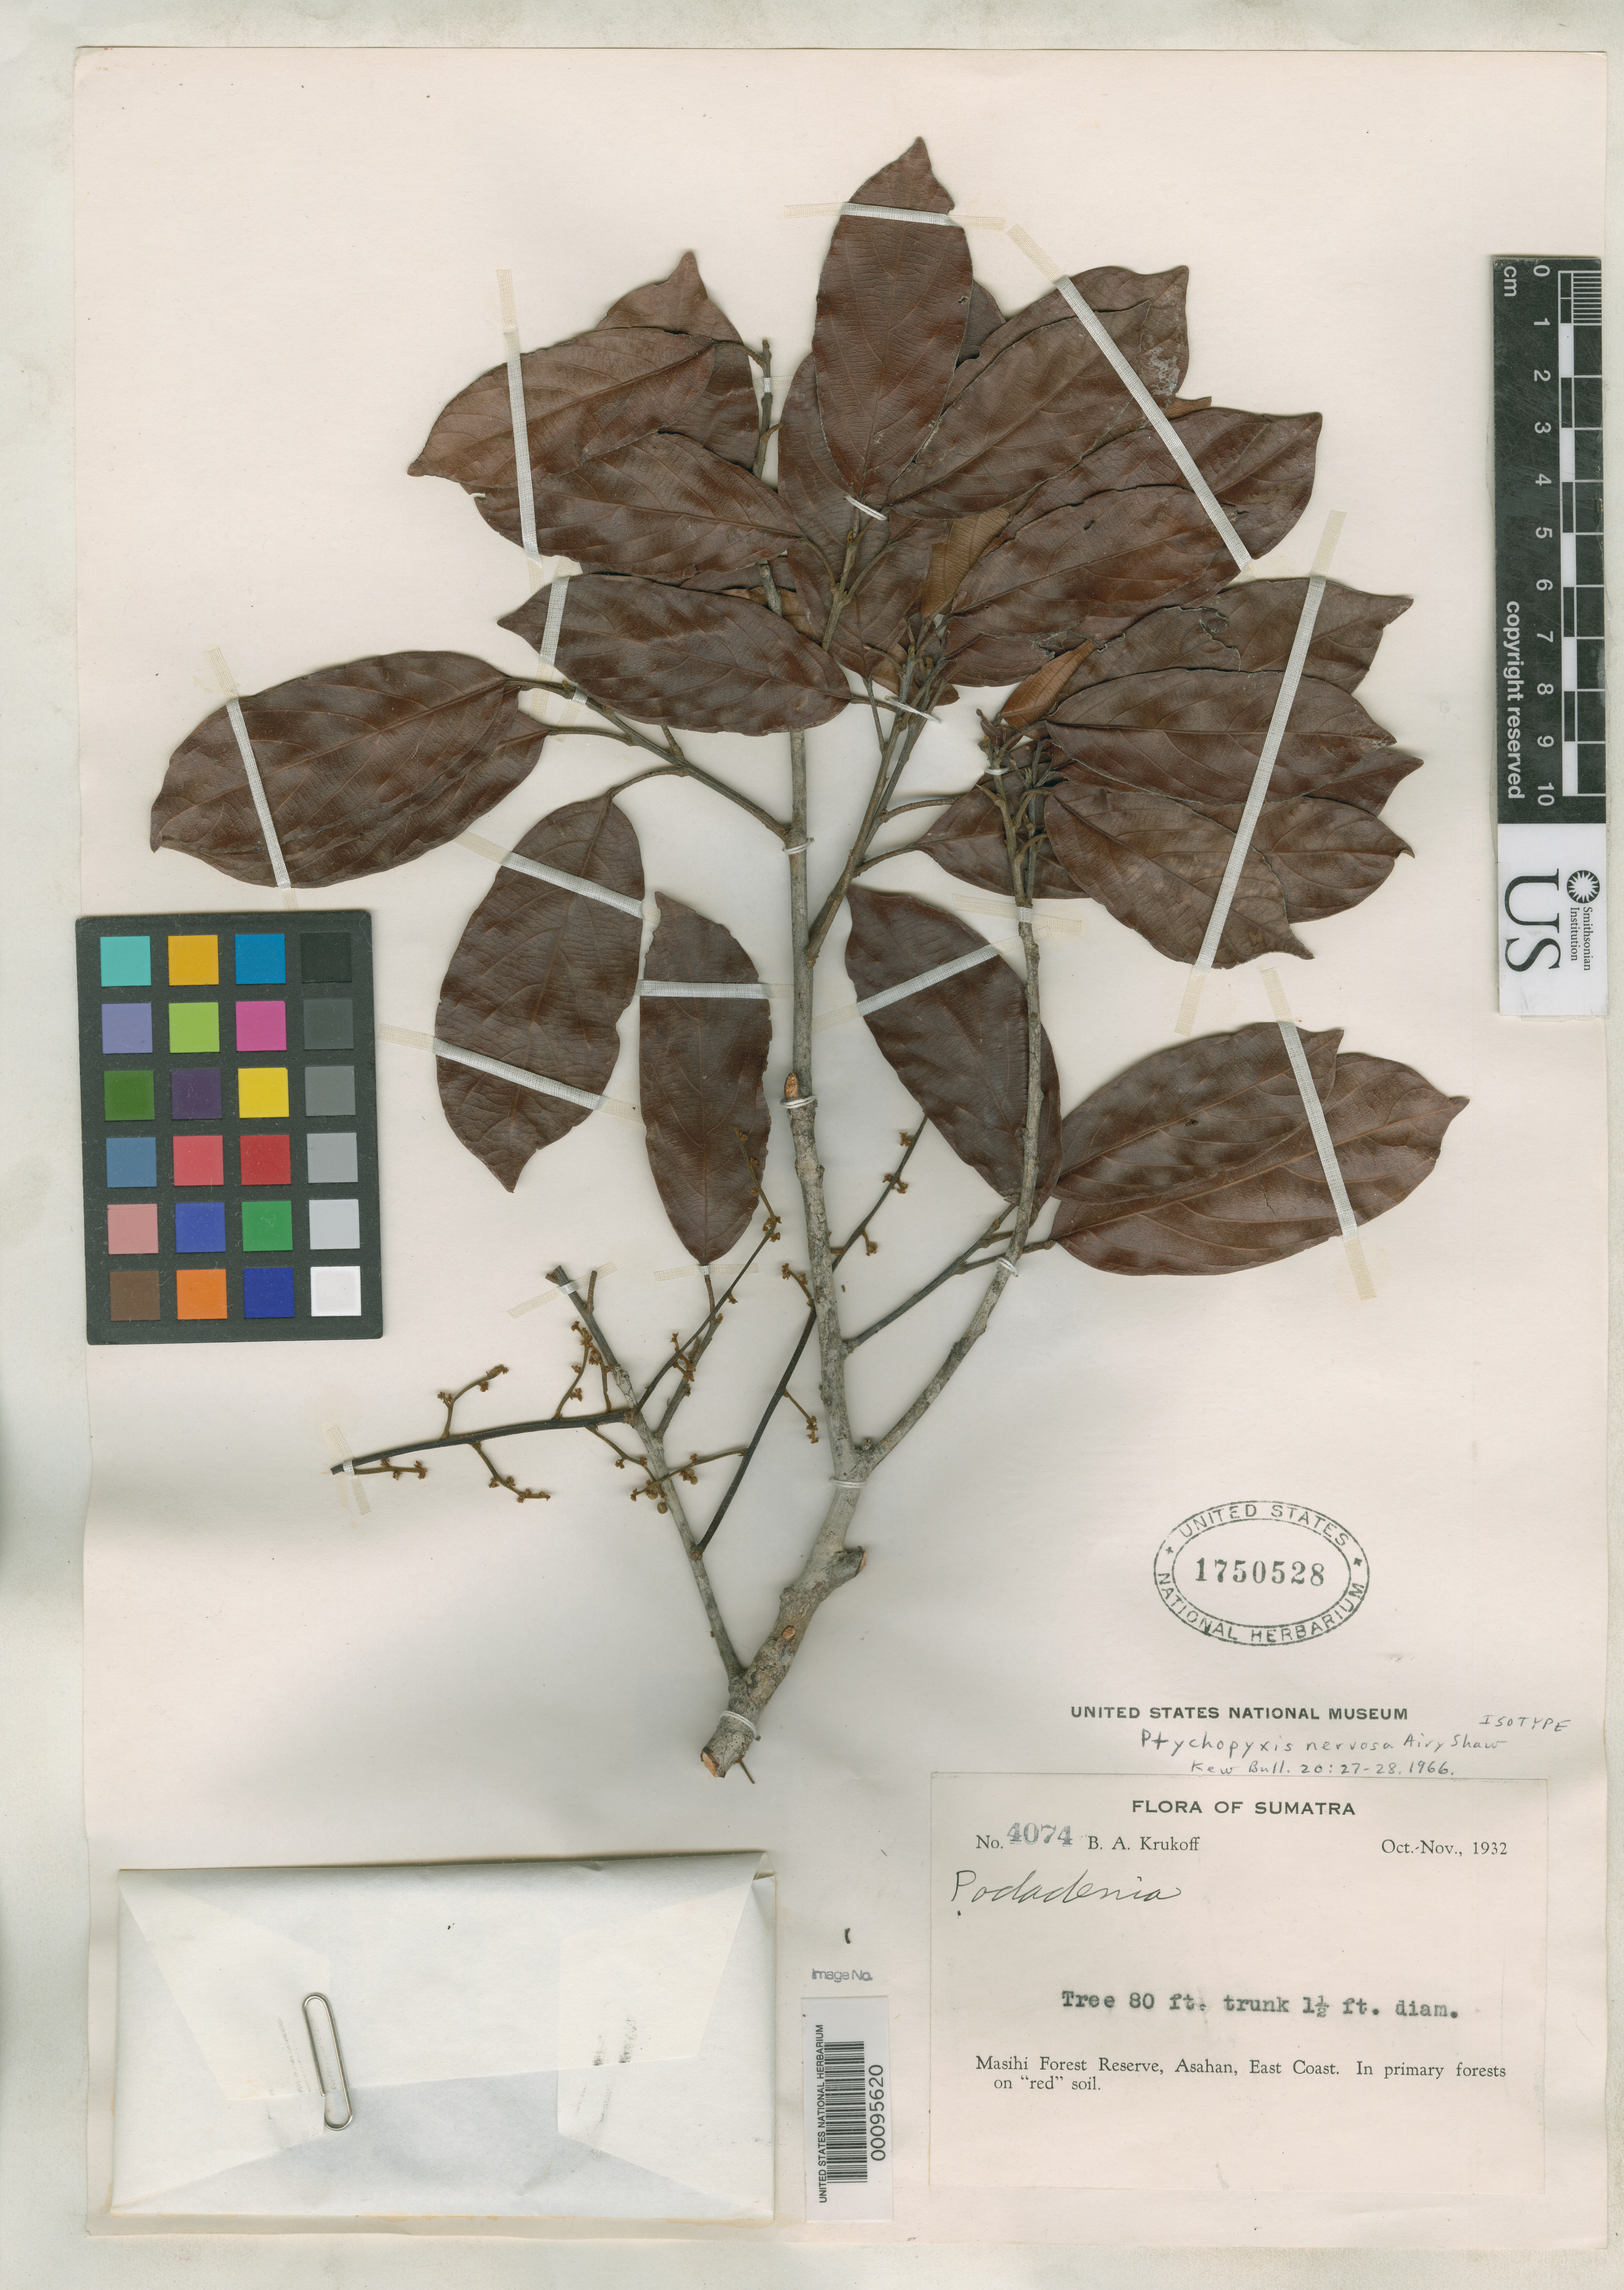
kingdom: Plantae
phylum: Tracheophyta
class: Magnoliopsida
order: Malpighiales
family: Euphorbiaceae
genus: Ptychopyxis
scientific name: Ptychopyxis nervosa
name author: Airy Shaw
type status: Isotype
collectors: B. A. Krukoff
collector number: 4074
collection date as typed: Oct 1932 to -- Nov 1932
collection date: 1932-10/1932-11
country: Indonesia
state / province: Sumatra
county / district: Sumatera Utara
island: Sumatra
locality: Masihi Forest Rreserve, Asahan, east coast.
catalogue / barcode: US 1750528